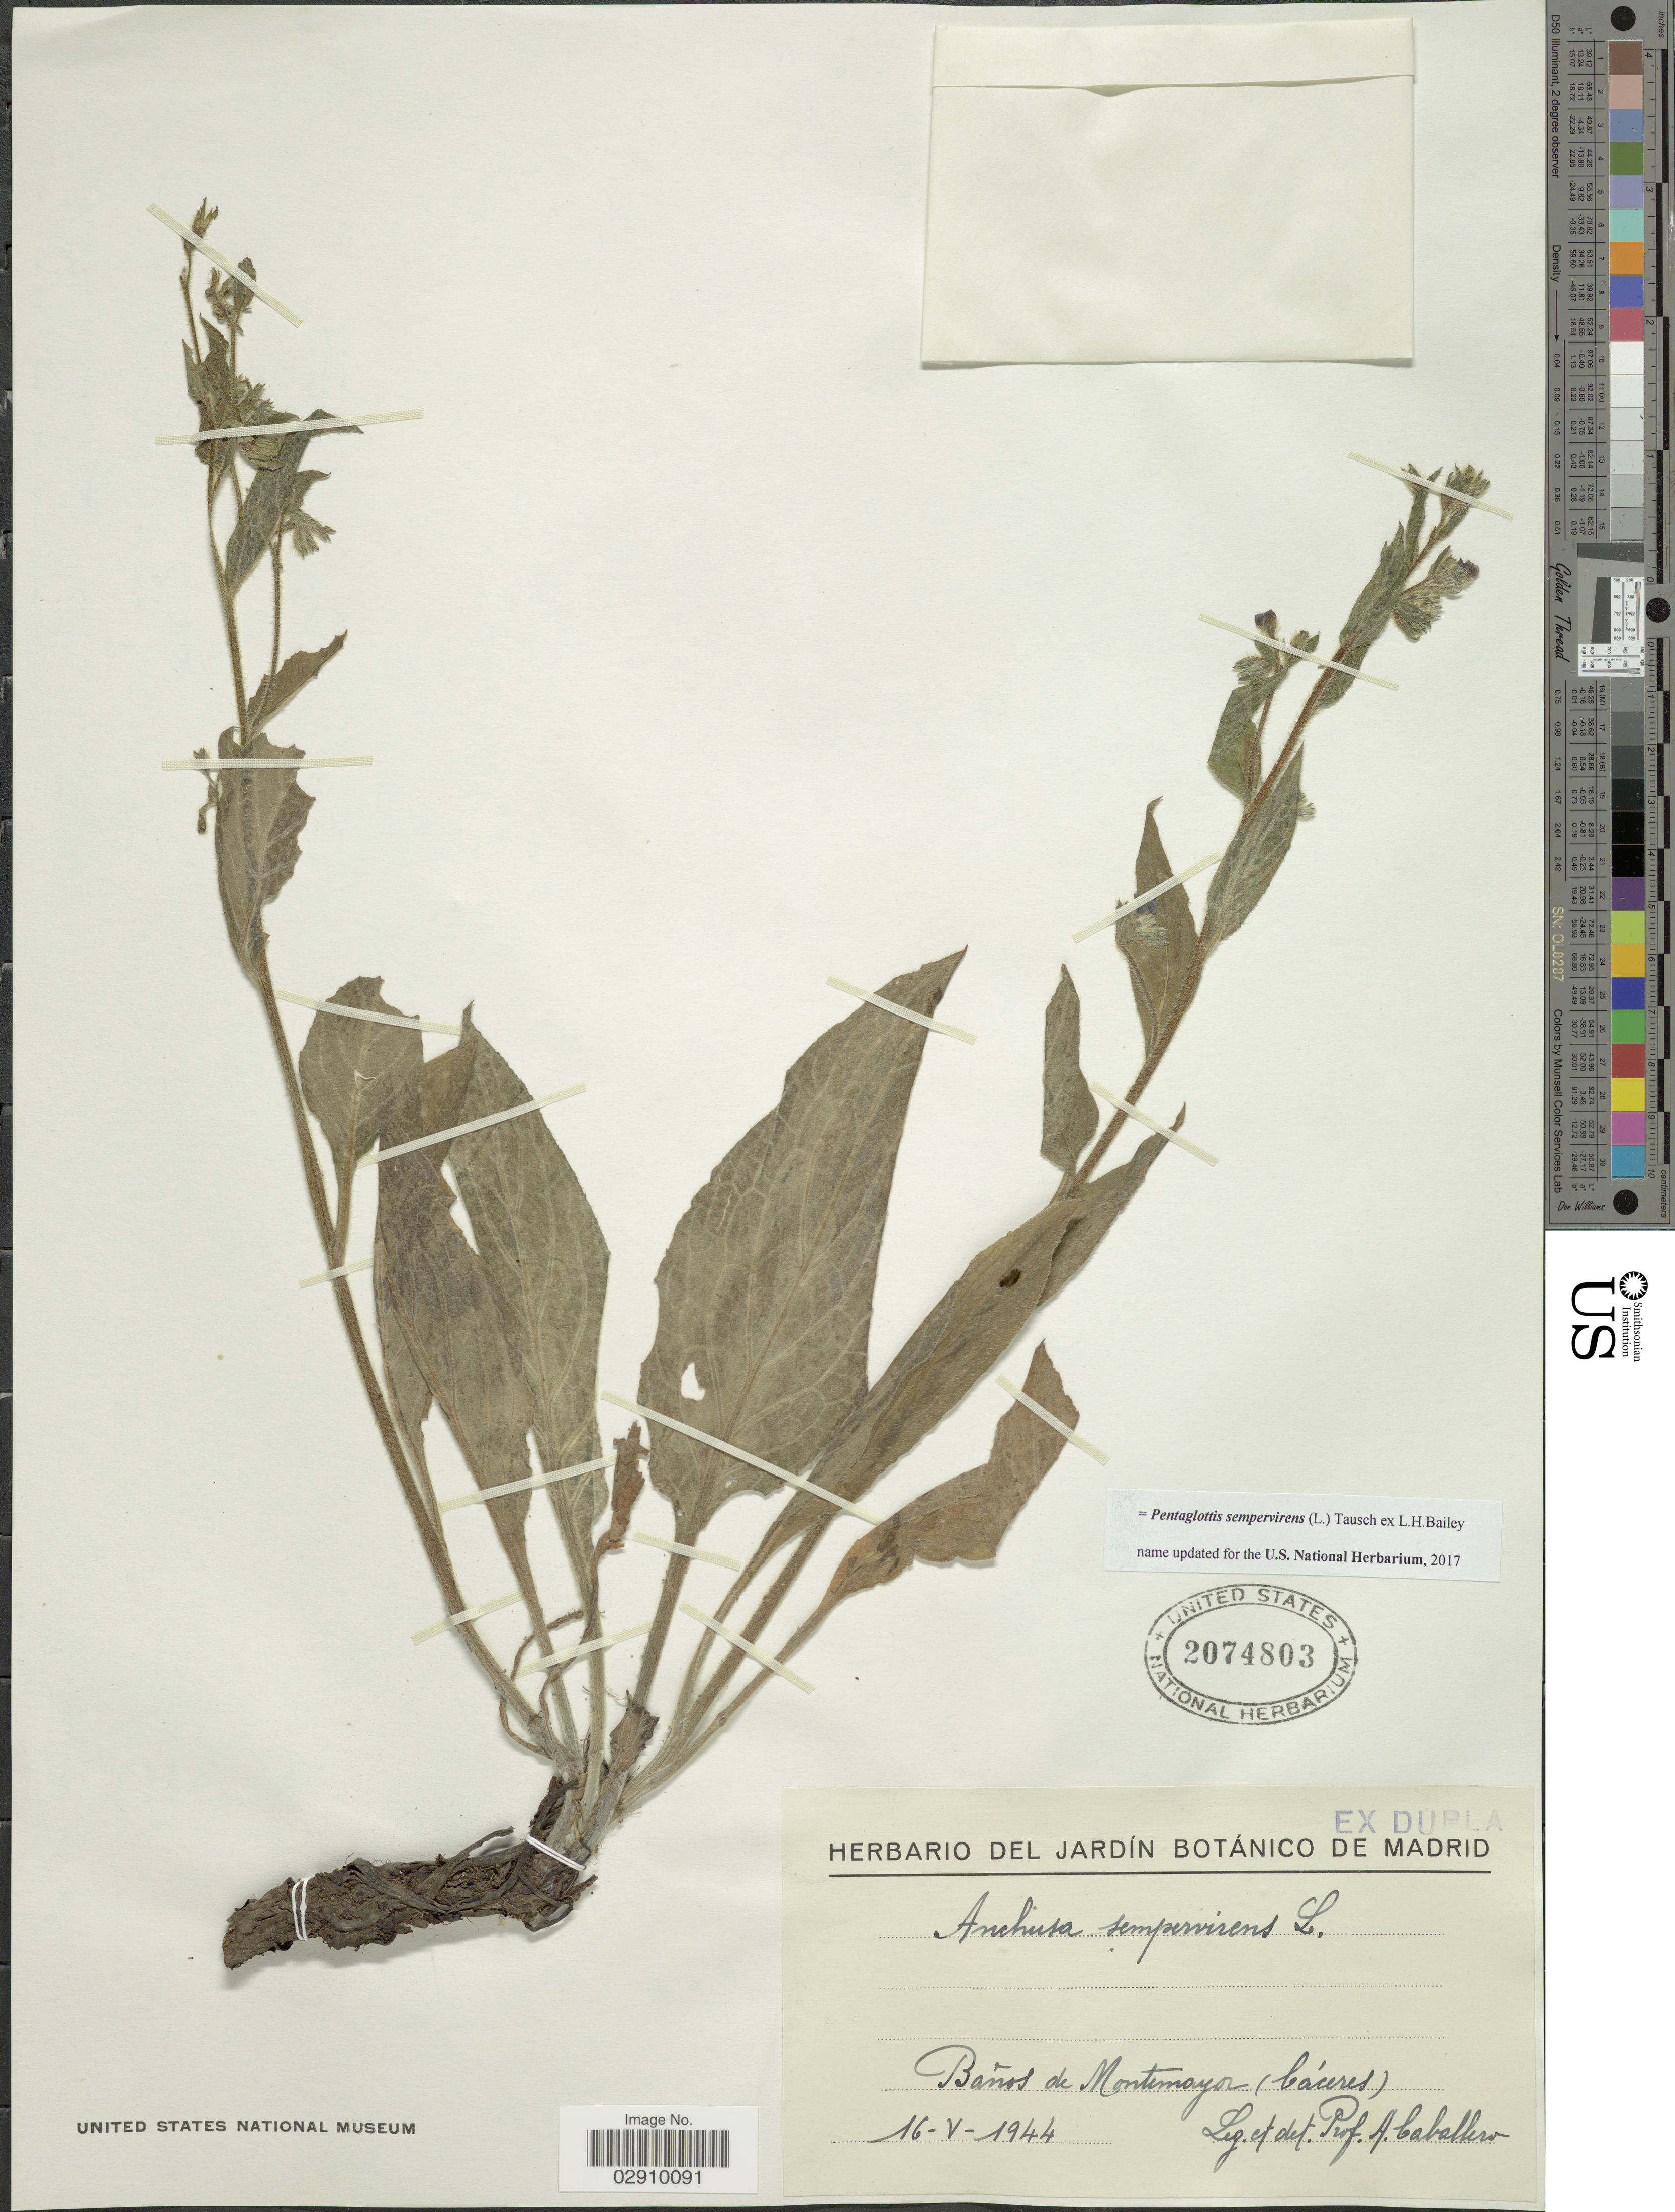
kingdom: Plantae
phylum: Tracheophyta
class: Magnoliopsida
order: Boraginales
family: Boraginaceae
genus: Pentaglottis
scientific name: Pentaglottis sempervirens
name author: (L.) Tausch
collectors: A. Caballero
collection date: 1944-05-16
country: Spain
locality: Baños de Montemayor (Cáceres).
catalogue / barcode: US 2074803